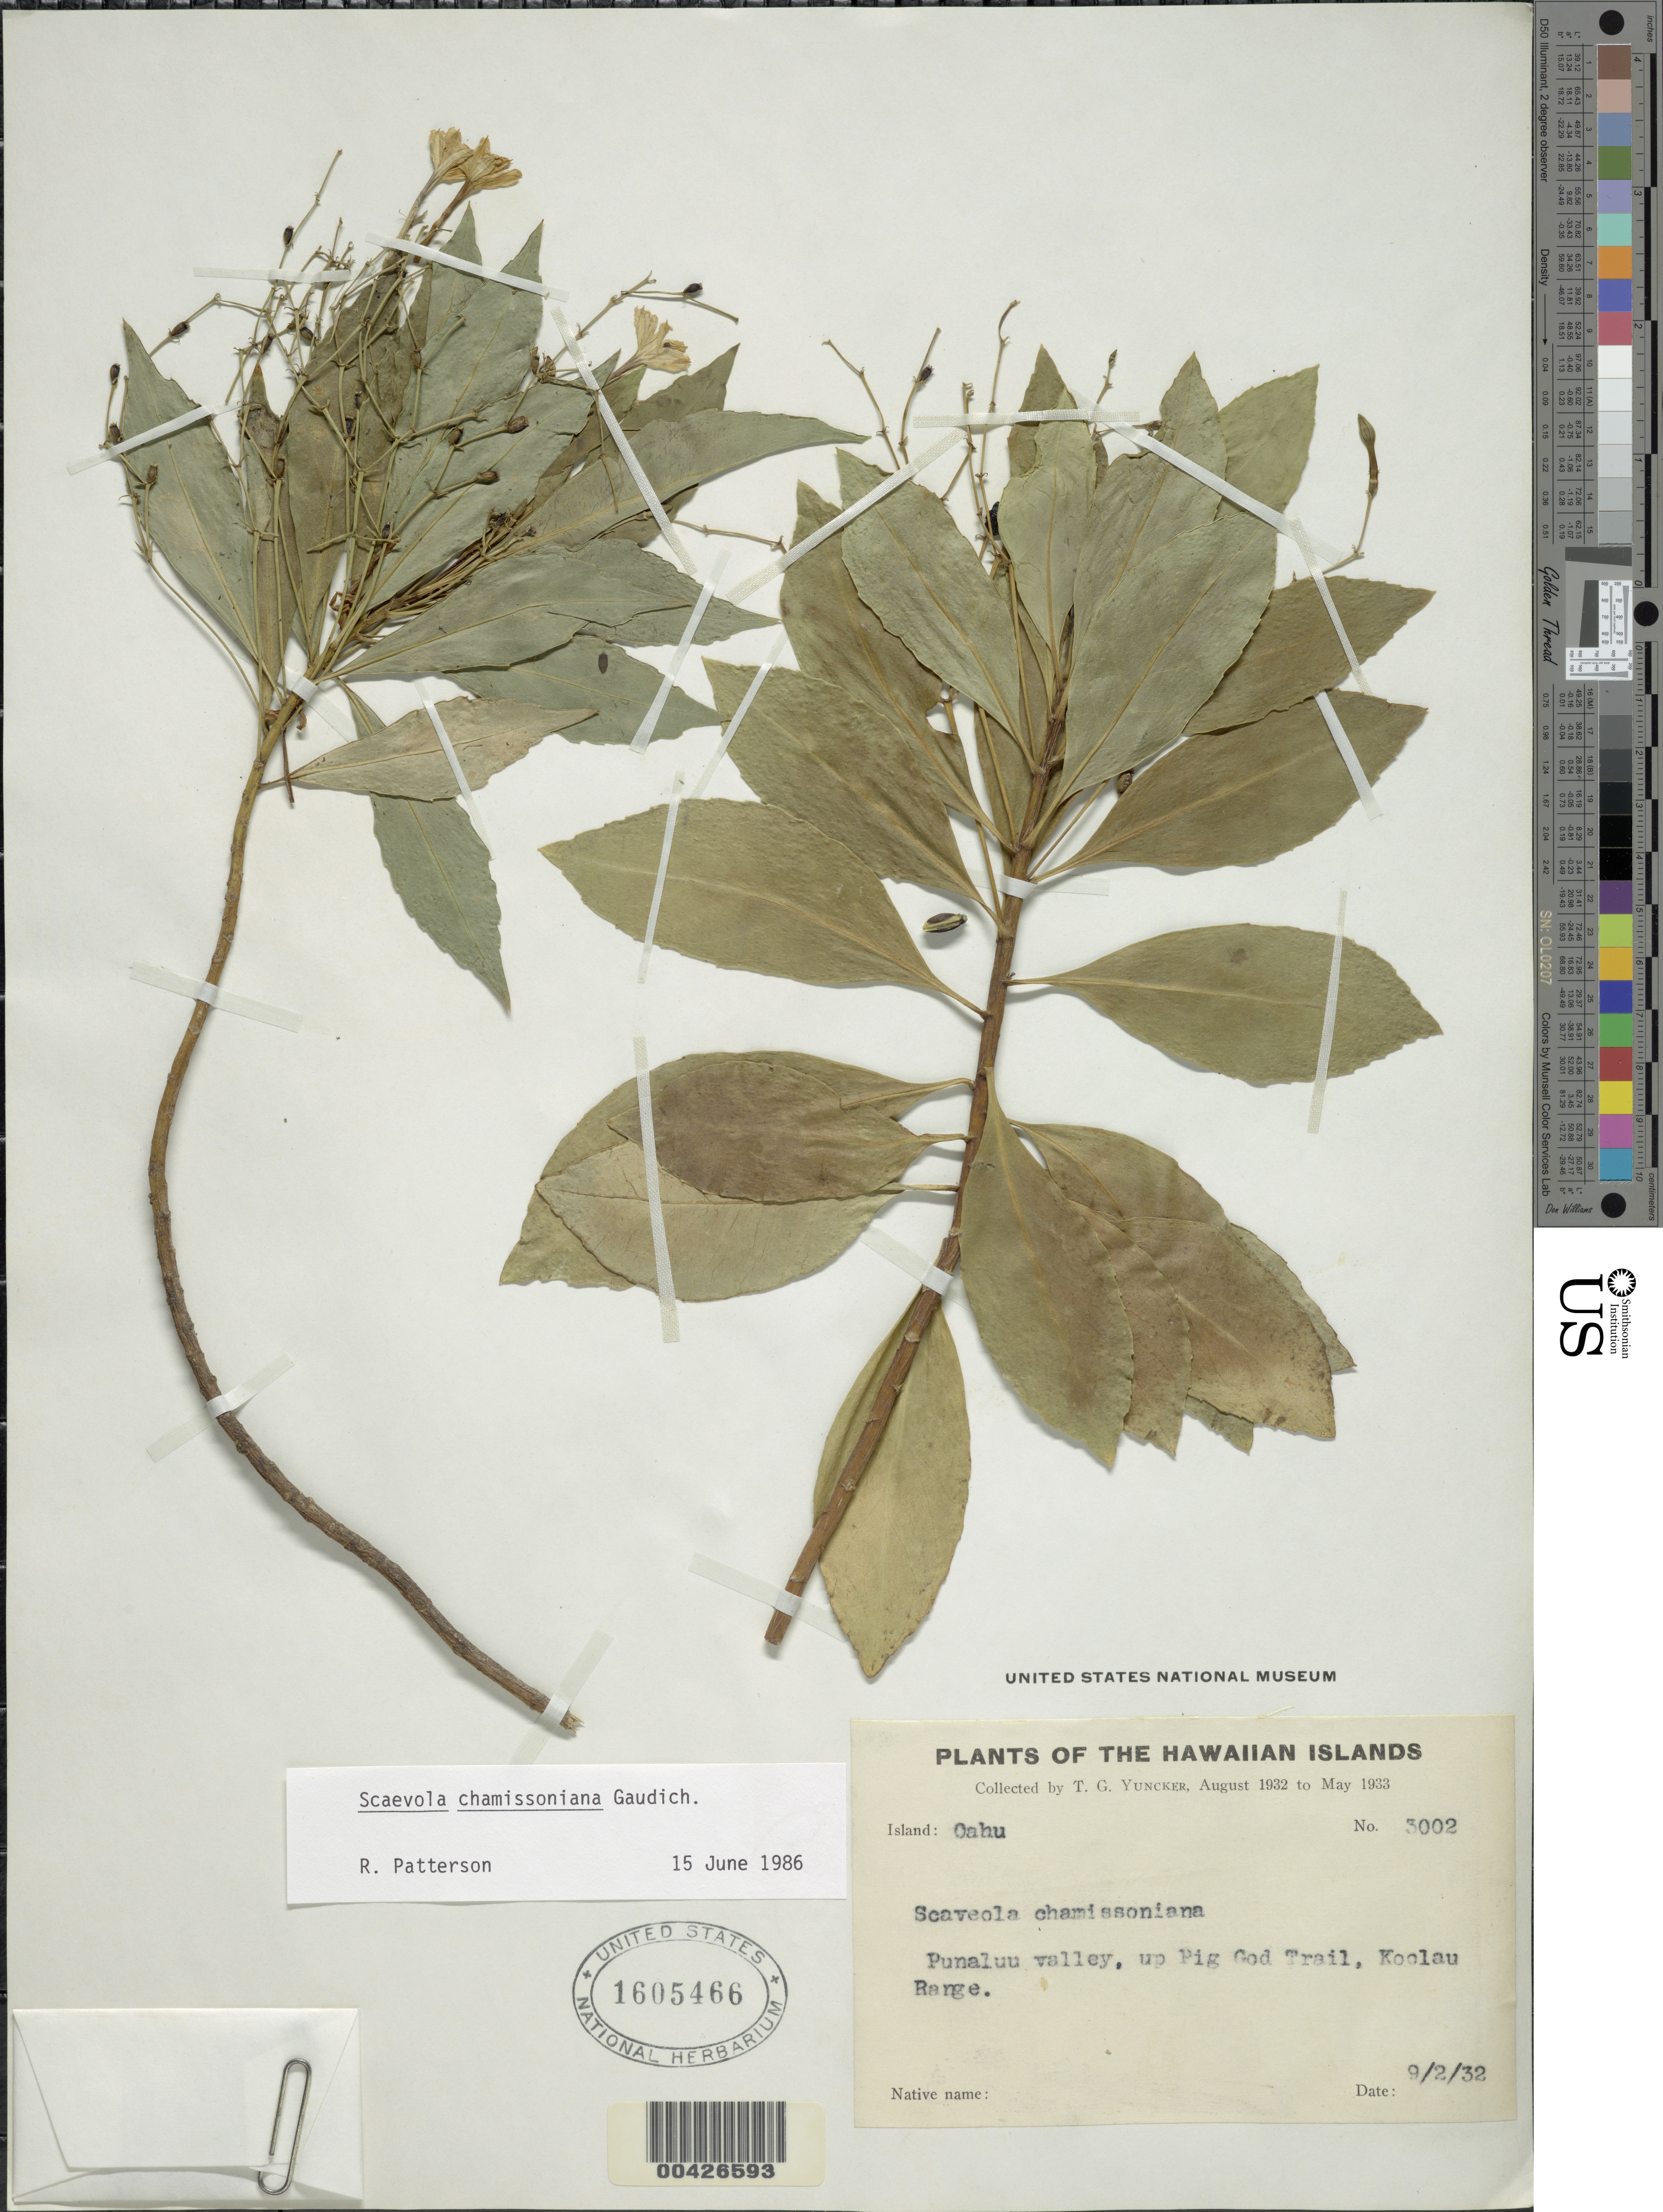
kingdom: Plantae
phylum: Tracheophyta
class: Magnoliopsida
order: Asterales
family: Goodeniaceae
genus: Scaevola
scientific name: Scaevola chamissoniana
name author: Gaudich.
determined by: Patterson, R.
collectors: T. G. Yuncker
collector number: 3002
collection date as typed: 2 Sep 1932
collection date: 1932-09-02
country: United States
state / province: Hawaii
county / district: Honolulu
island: Oahu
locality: Punaluu valley, up Pig God Trail, Koolau Range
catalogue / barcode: US 1605466